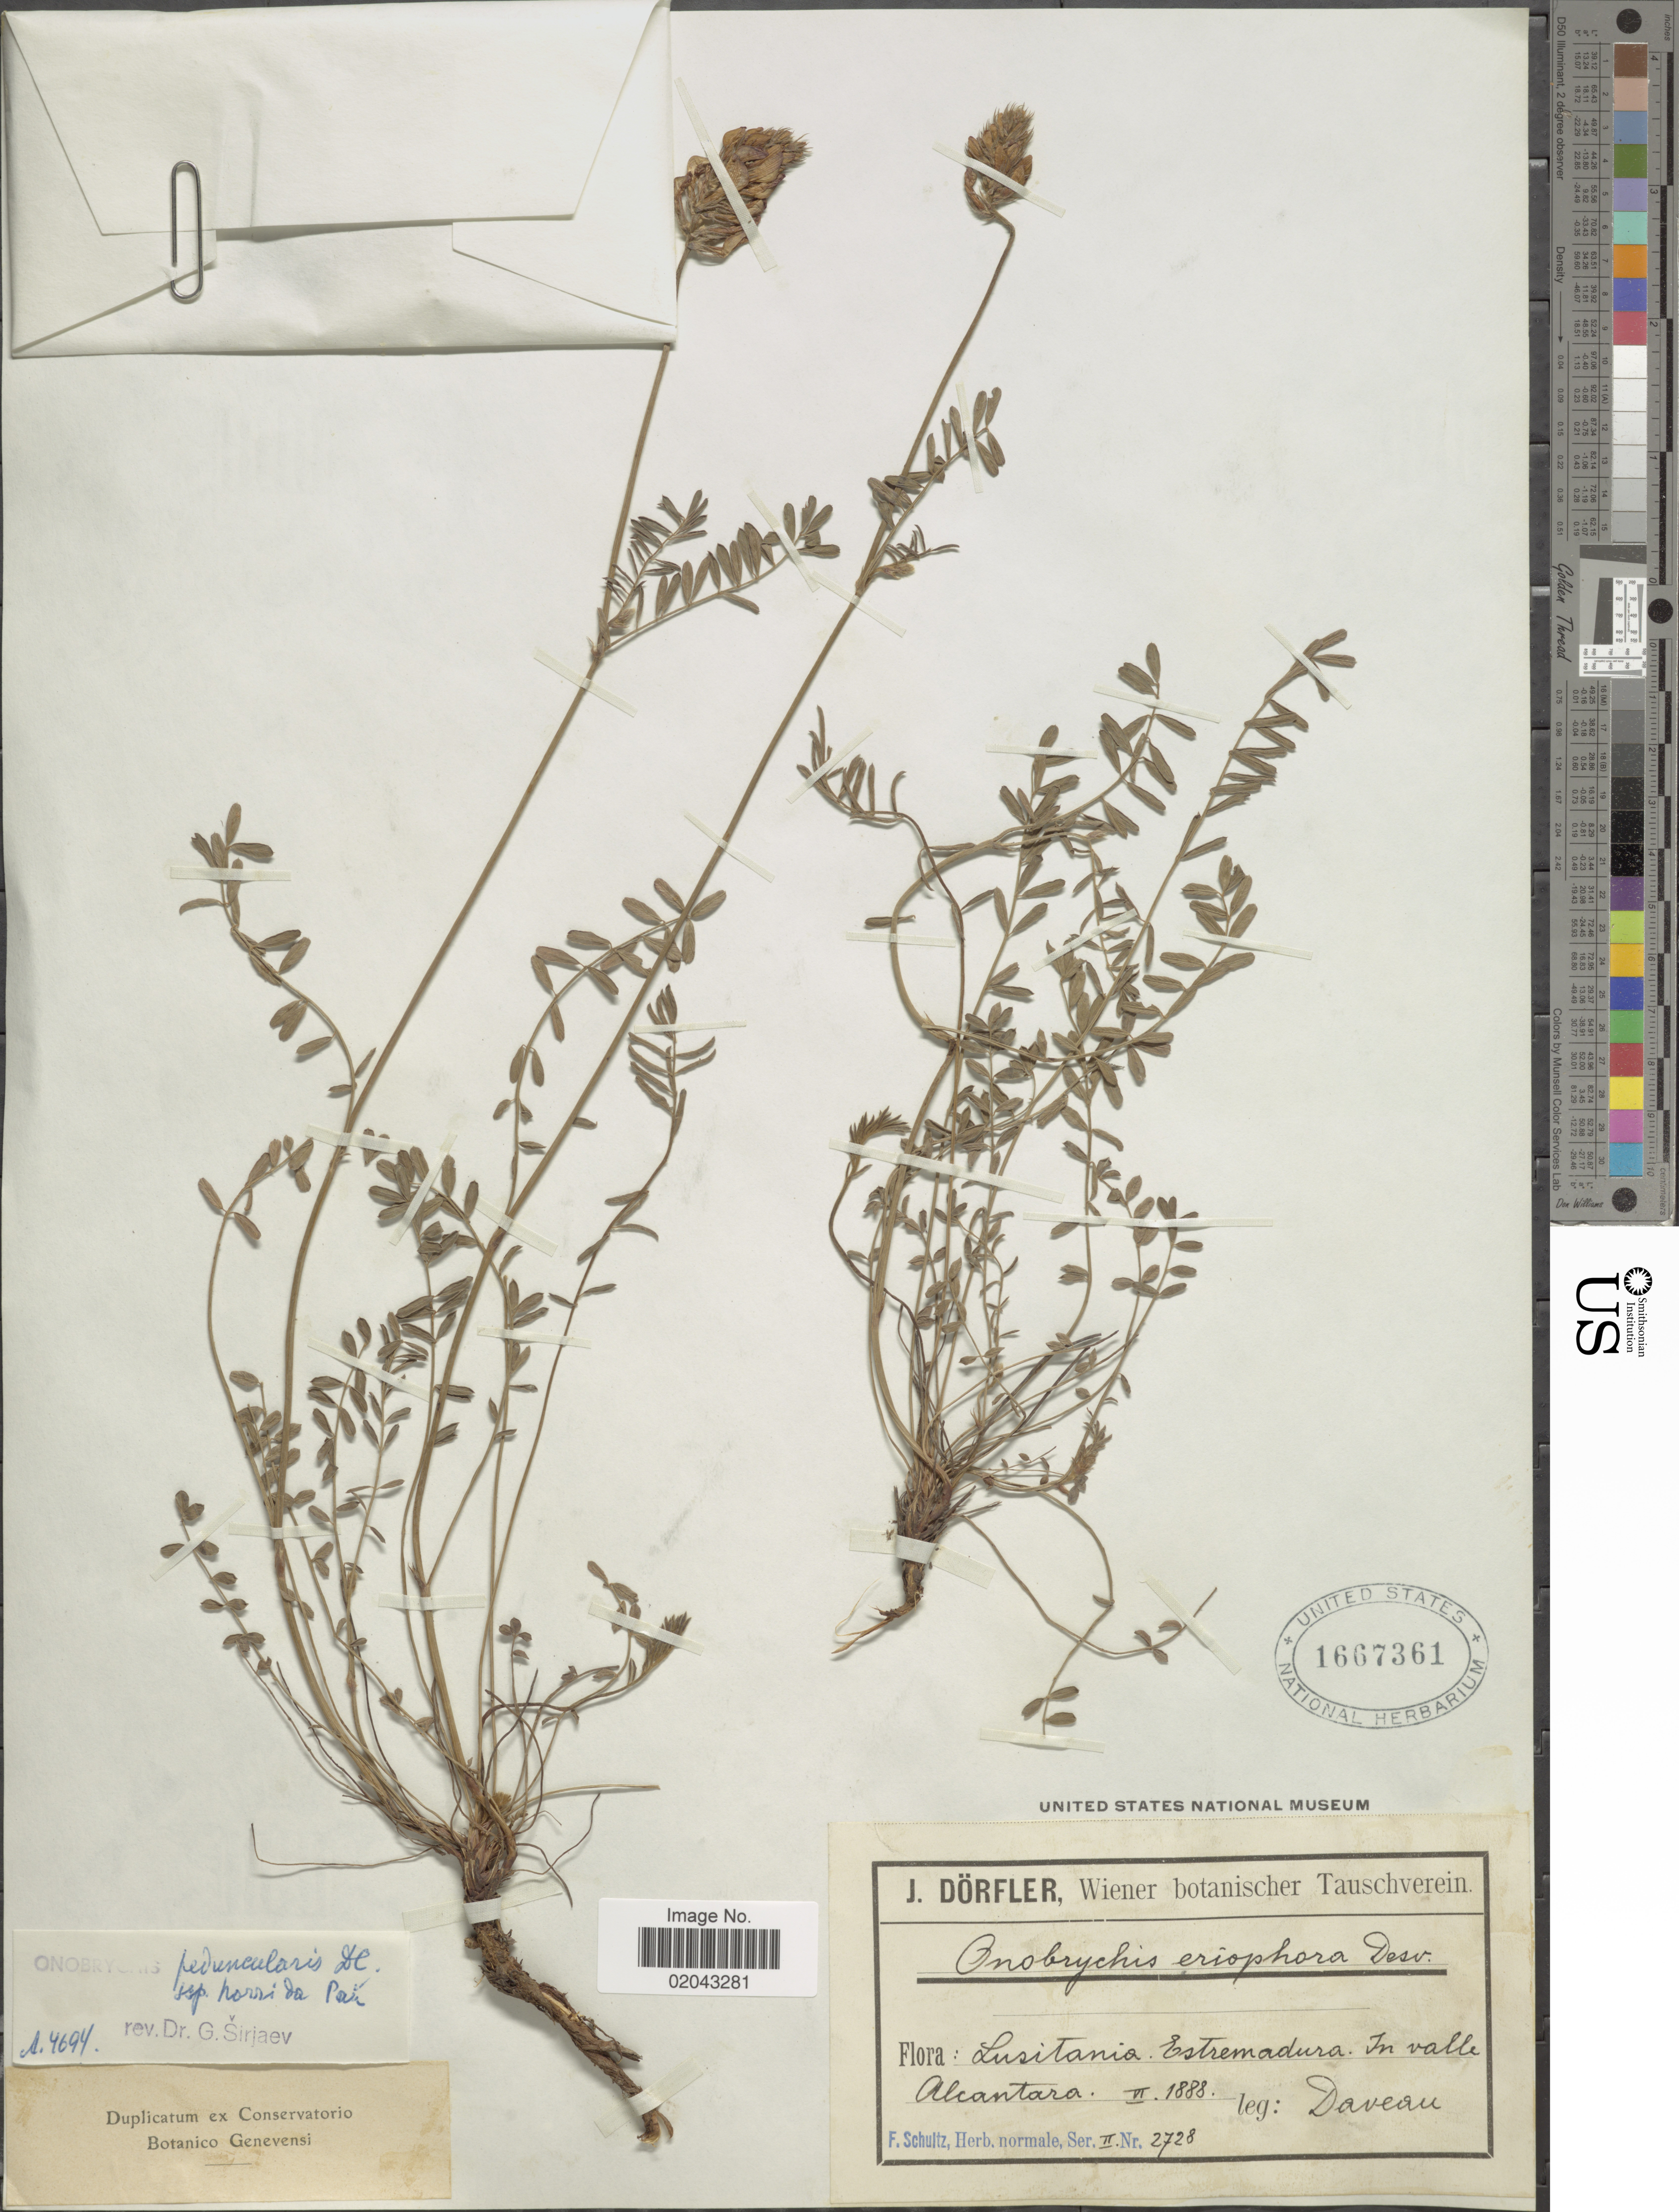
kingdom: Plantae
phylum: Tracheophyta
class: Magnoliopsida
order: Fabales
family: Fabaceae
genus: Onobrychis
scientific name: Onobrychis peduncularis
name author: (Cav.) DC.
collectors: Daveau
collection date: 1888-06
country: Portugal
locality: Lusitania, Estremadura, In valle alcantara.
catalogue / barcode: US 1667361